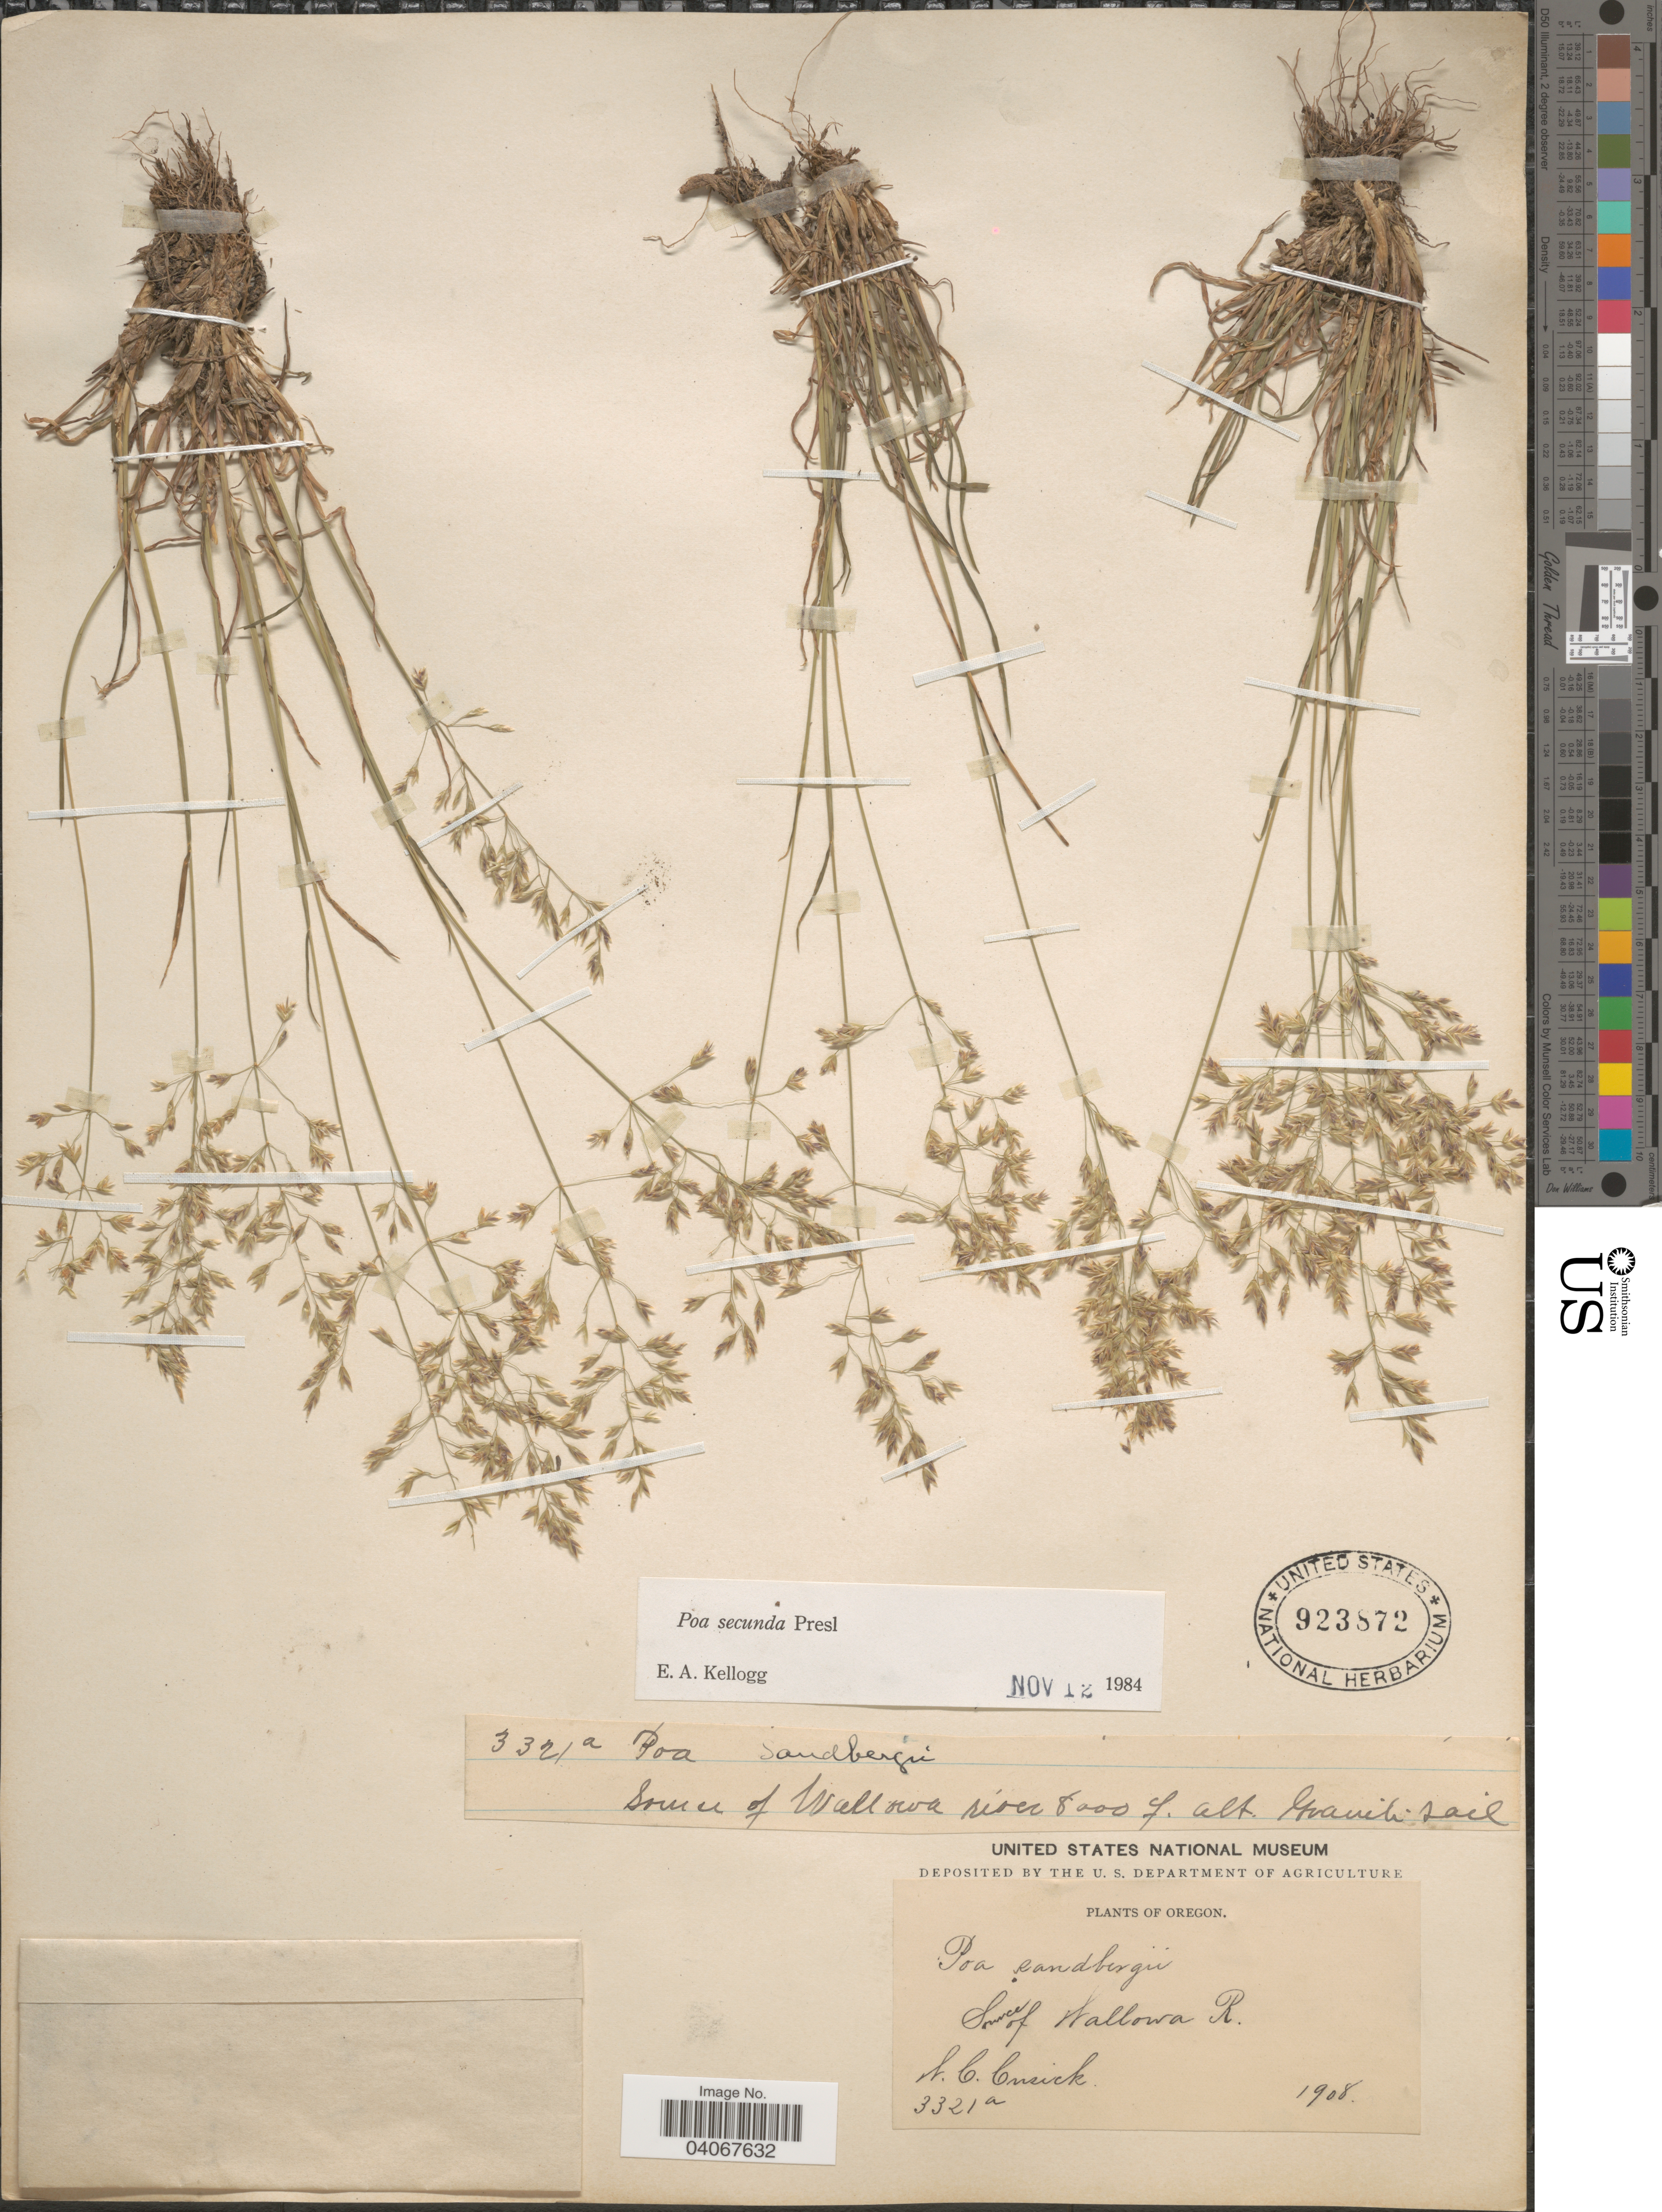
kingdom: Plantae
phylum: Tracheophyta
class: Liliopsida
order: Poales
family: Poaceae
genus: Poa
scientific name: Poa secunda subsp. secunda var. secunda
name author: J. Presl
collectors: W. C. Cusick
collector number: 3321a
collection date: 1908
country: United States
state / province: Oregon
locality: Source of Wallowa river.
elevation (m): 2438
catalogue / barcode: US 923872